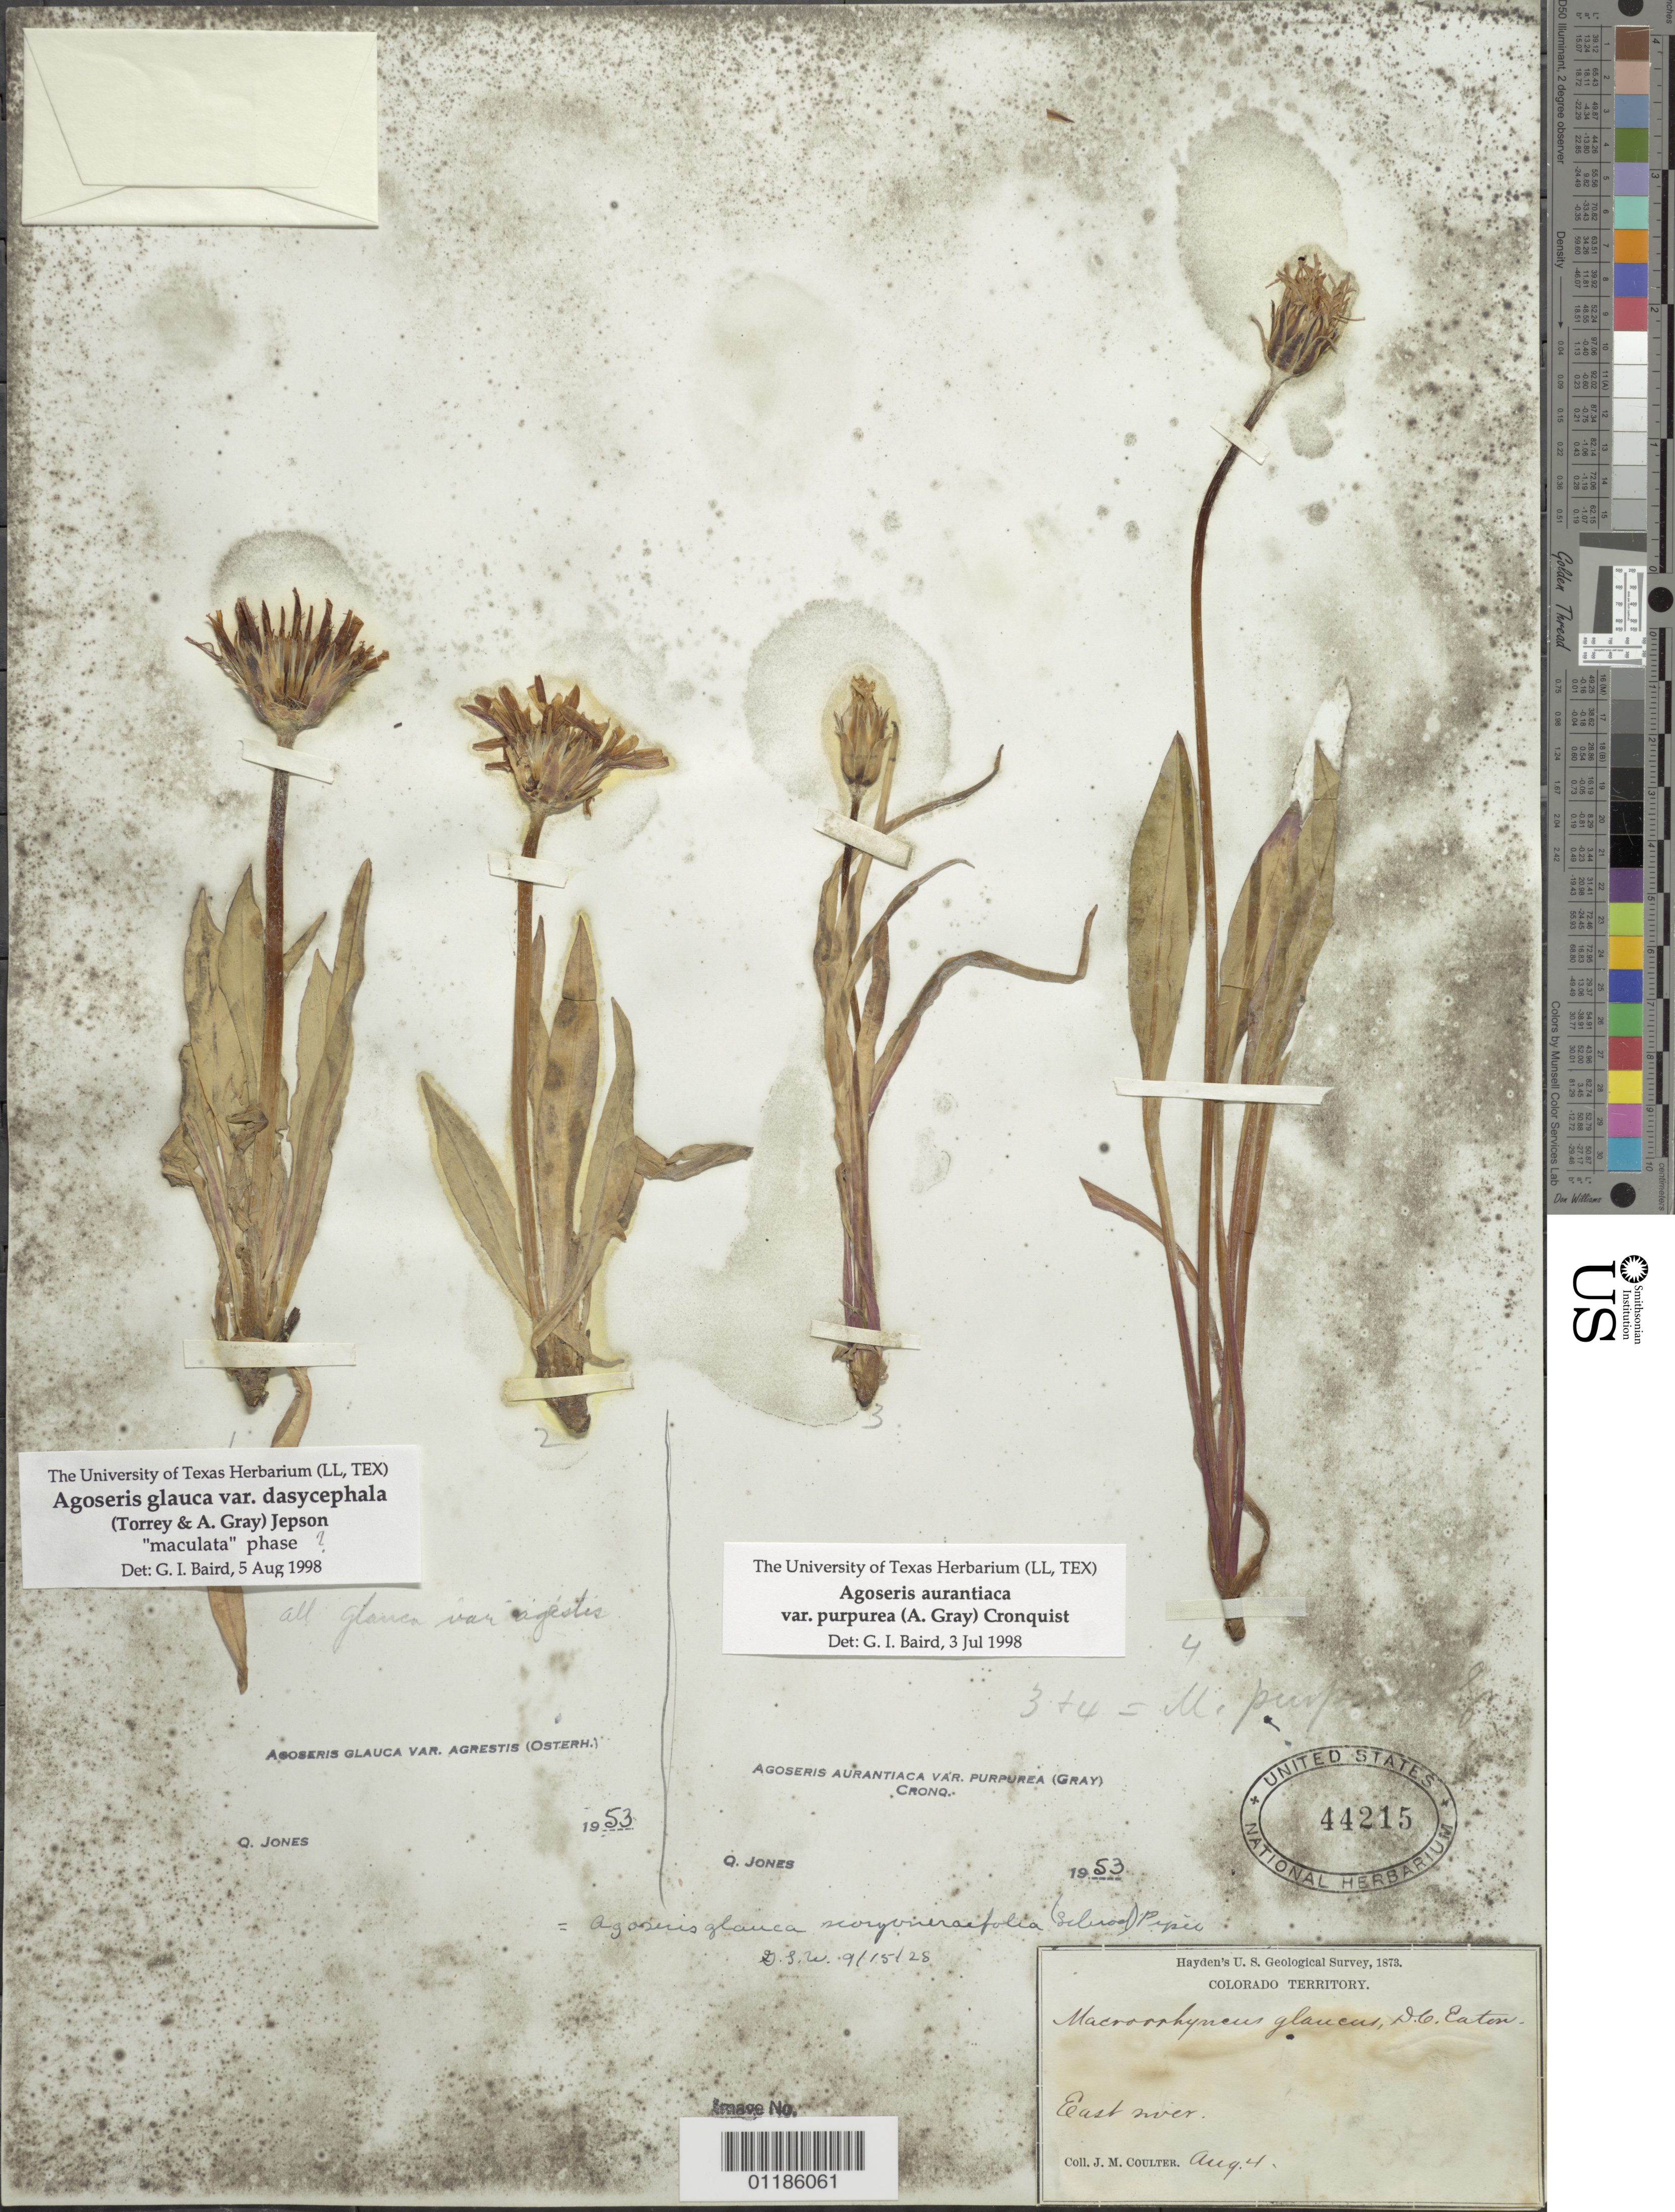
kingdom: Plantae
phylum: Tracheophyta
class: Magnoliopsida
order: Asterales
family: Asteraceae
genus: Agoseris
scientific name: Agoseris aurantiaca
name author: (Hook.) Greene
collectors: J. M. Coulter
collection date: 1873-08-04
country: United States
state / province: Colorado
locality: East River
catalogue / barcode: US 44215